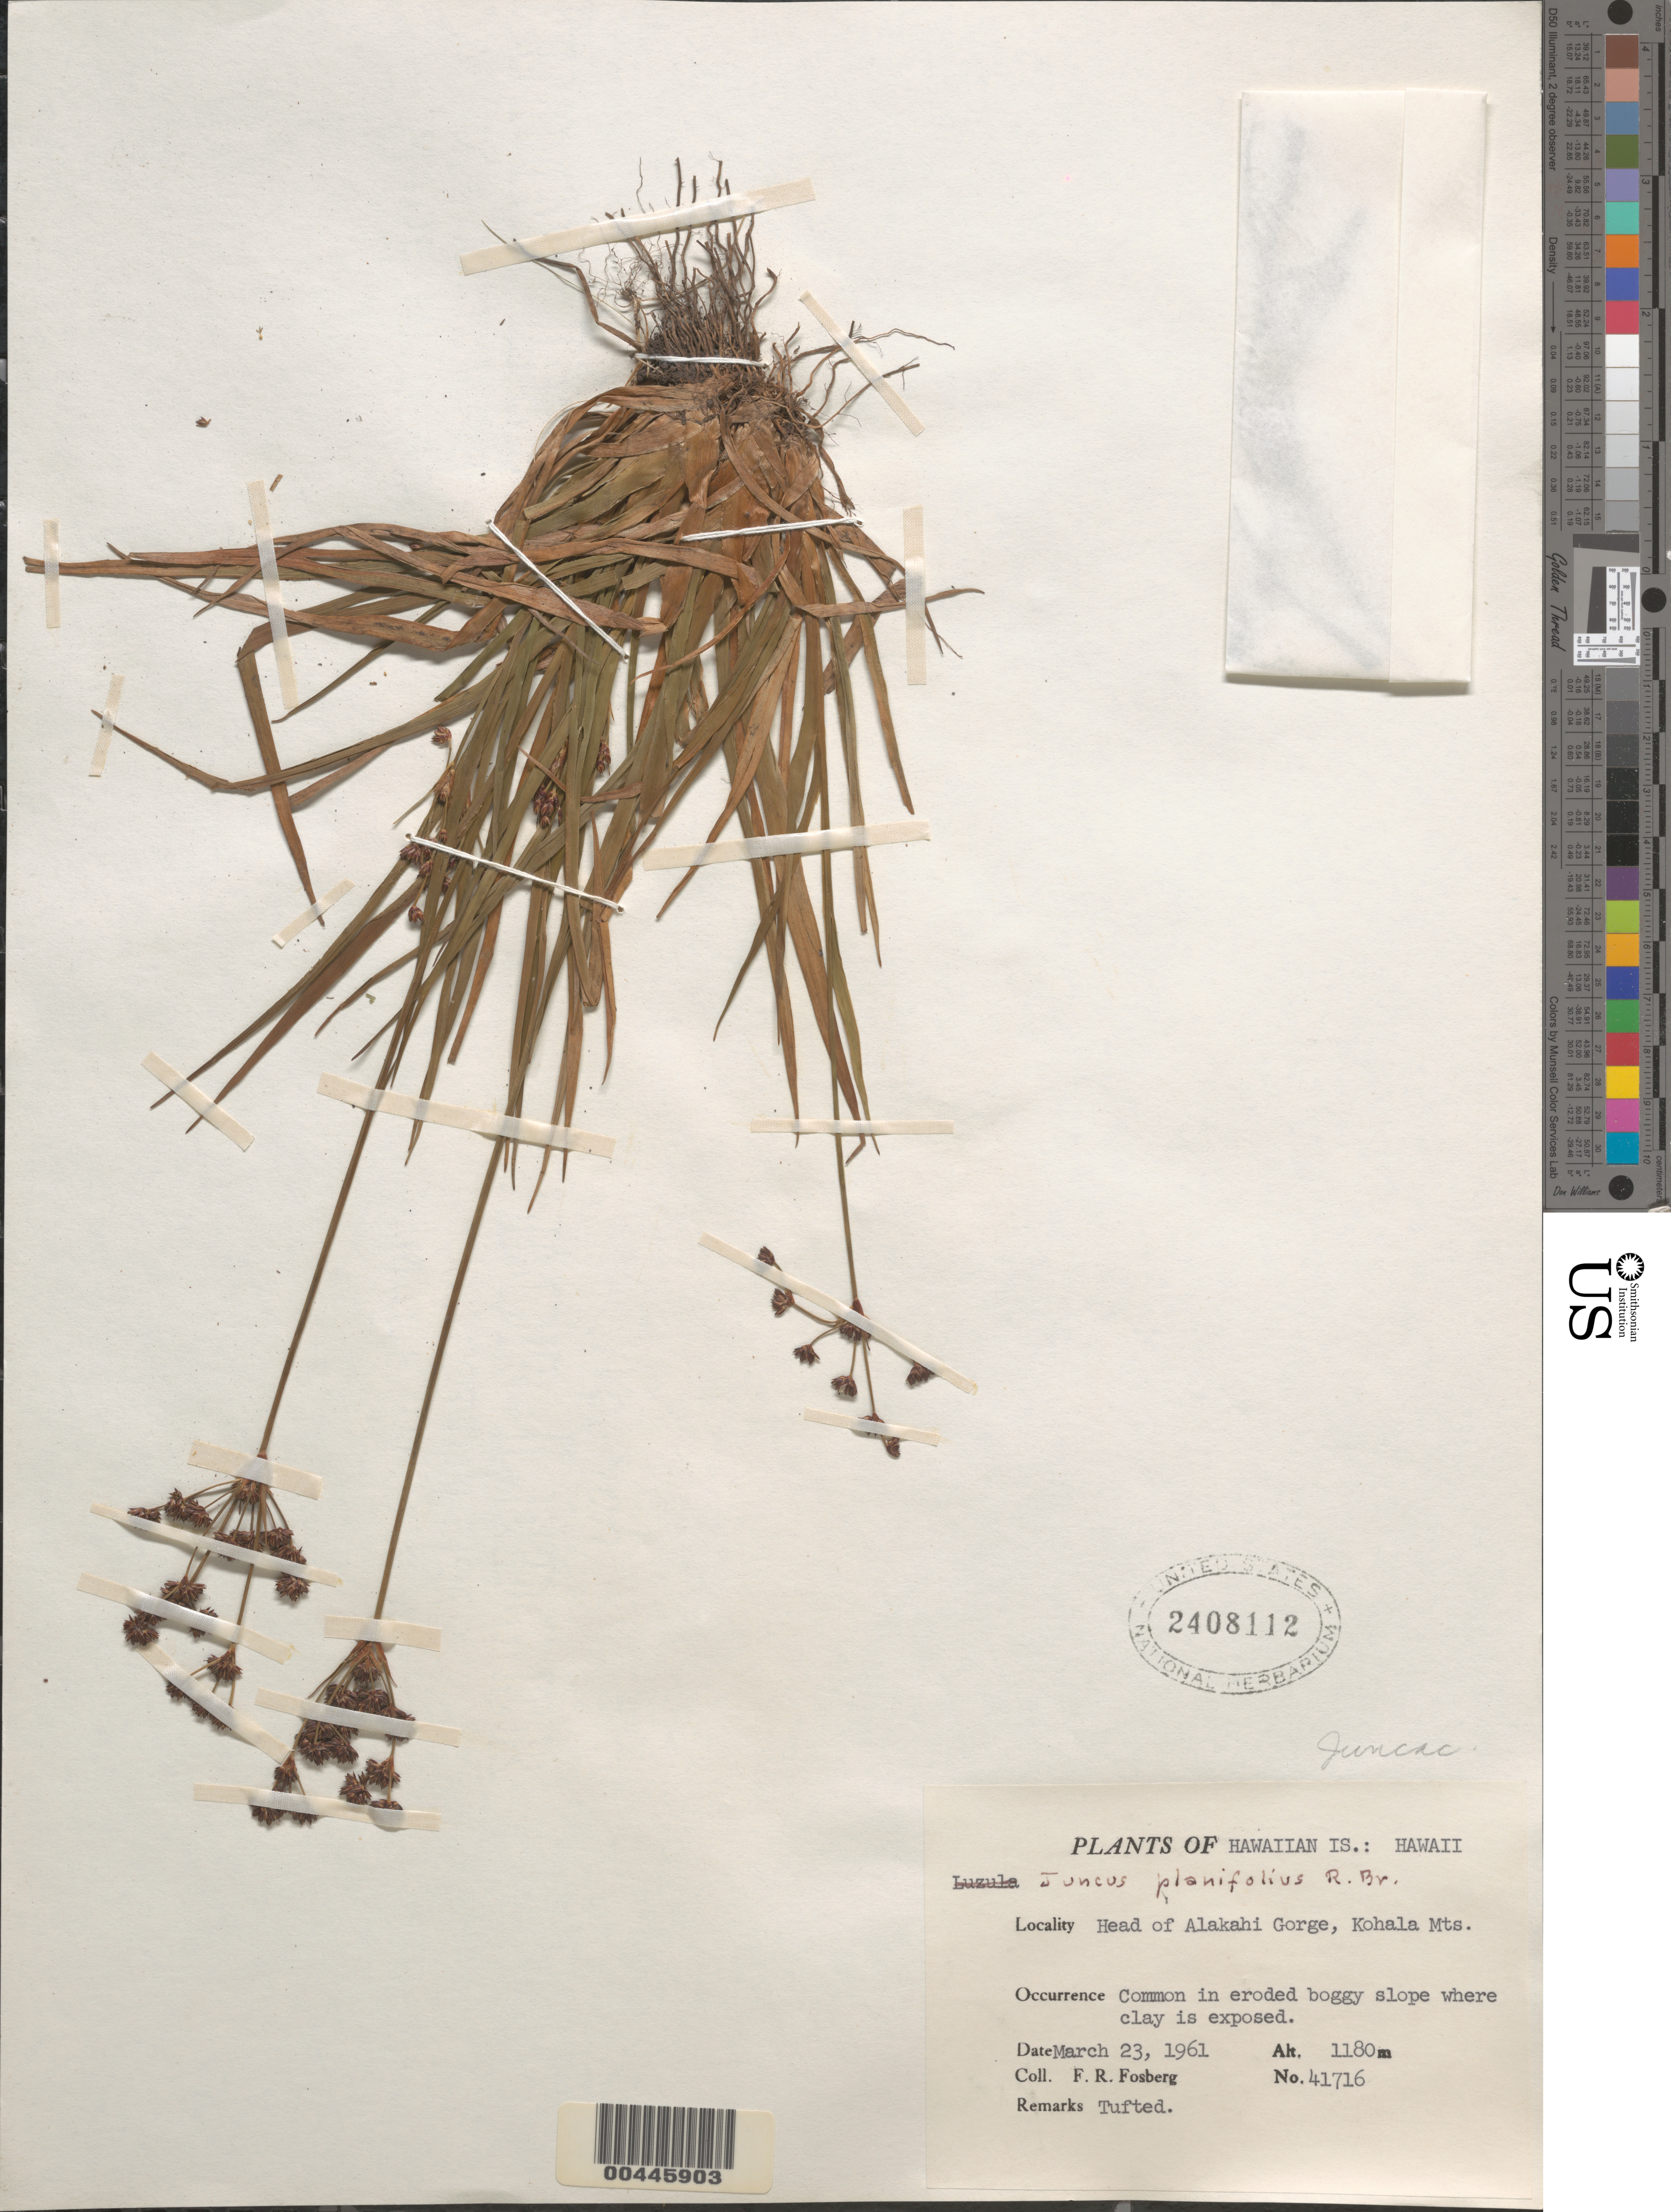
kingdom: Plantae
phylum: Tracheophyta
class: Liliopsida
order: Poales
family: Juncaceae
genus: Juncus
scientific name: Juncus planifolius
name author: R. Br.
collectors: F. R. Fosberg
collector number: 41716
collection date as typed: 23 Mar 1961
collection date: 1961-03-23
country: United States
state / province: Hawaii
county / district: Hawaii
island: Hawaii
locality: Hd of Alakahi Gorge, Kohala Mts.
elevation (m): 1180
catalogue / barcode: US 2408112